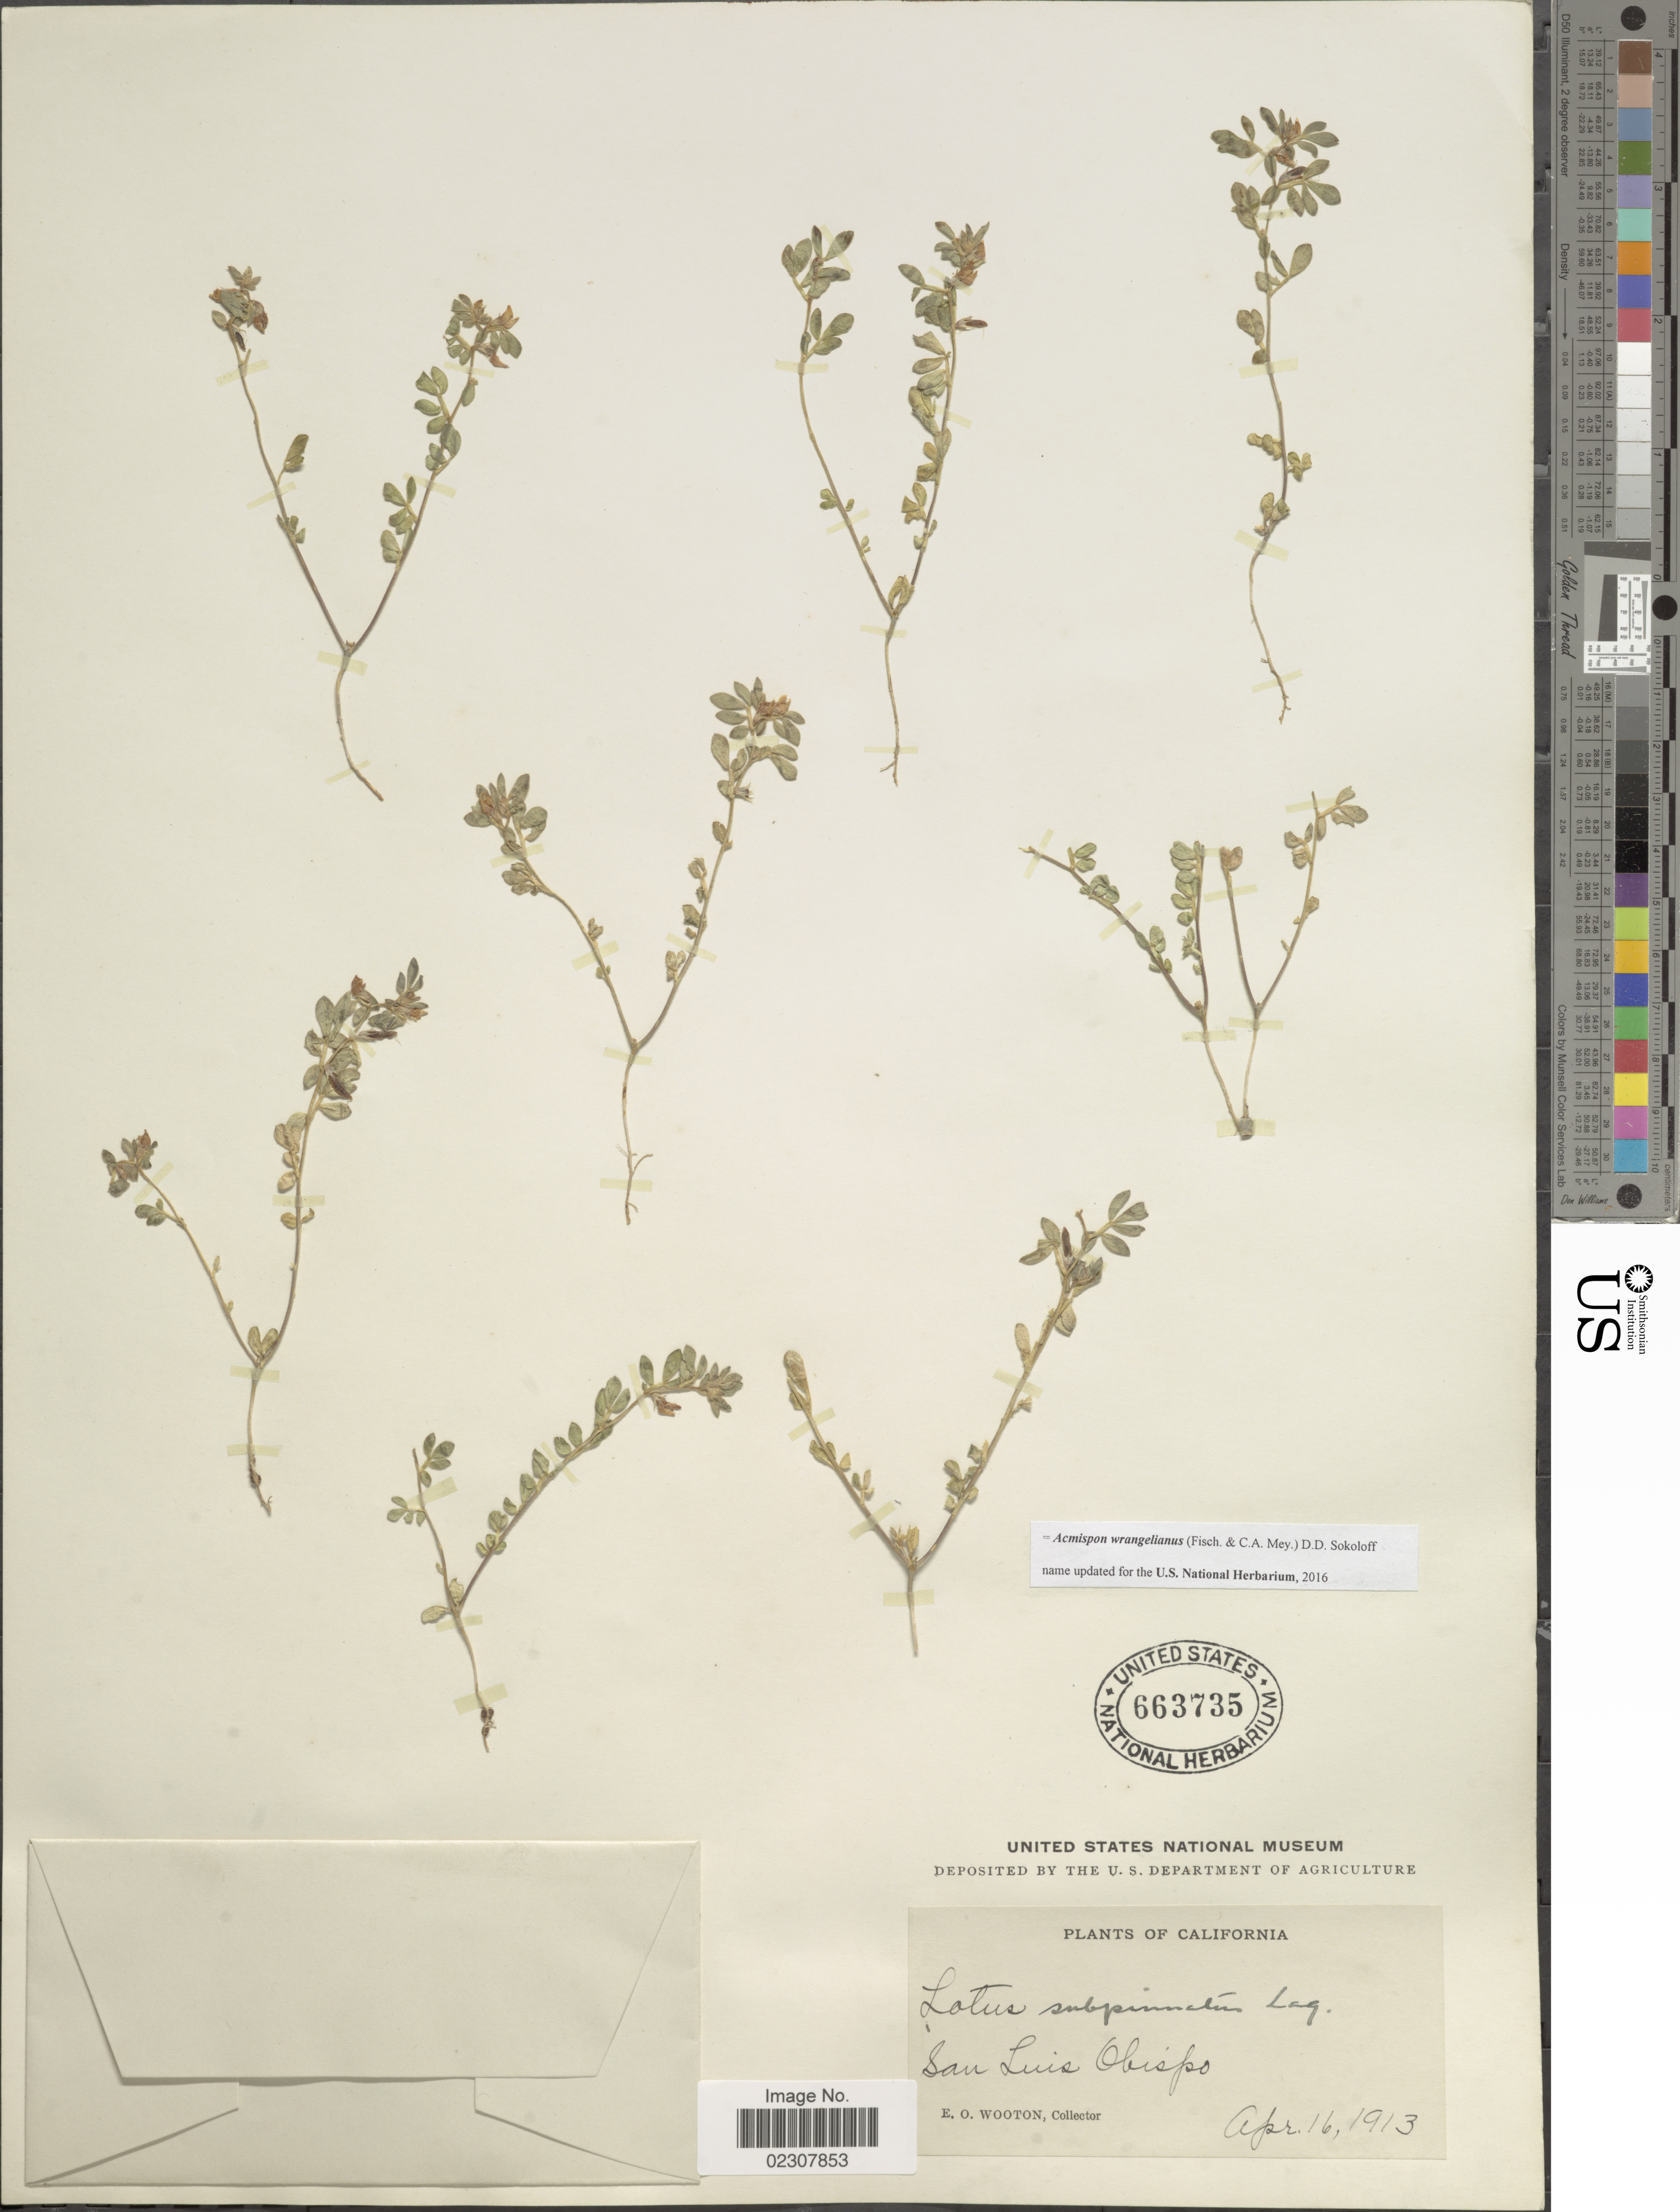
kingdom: Plantae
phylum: Tracheophyta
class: Magnoliopsida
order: Fabales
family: Fabaceae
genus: Acmispon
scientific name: Acmispon wrangelianus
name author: (Fisch. & C.A. Mey.) D.D. Sokoloff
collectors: E. O. Wooton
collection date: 1913-04-16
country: United States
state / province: California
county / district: San Luis Obispo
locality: San Luis Obispo.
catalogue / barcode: US 663735